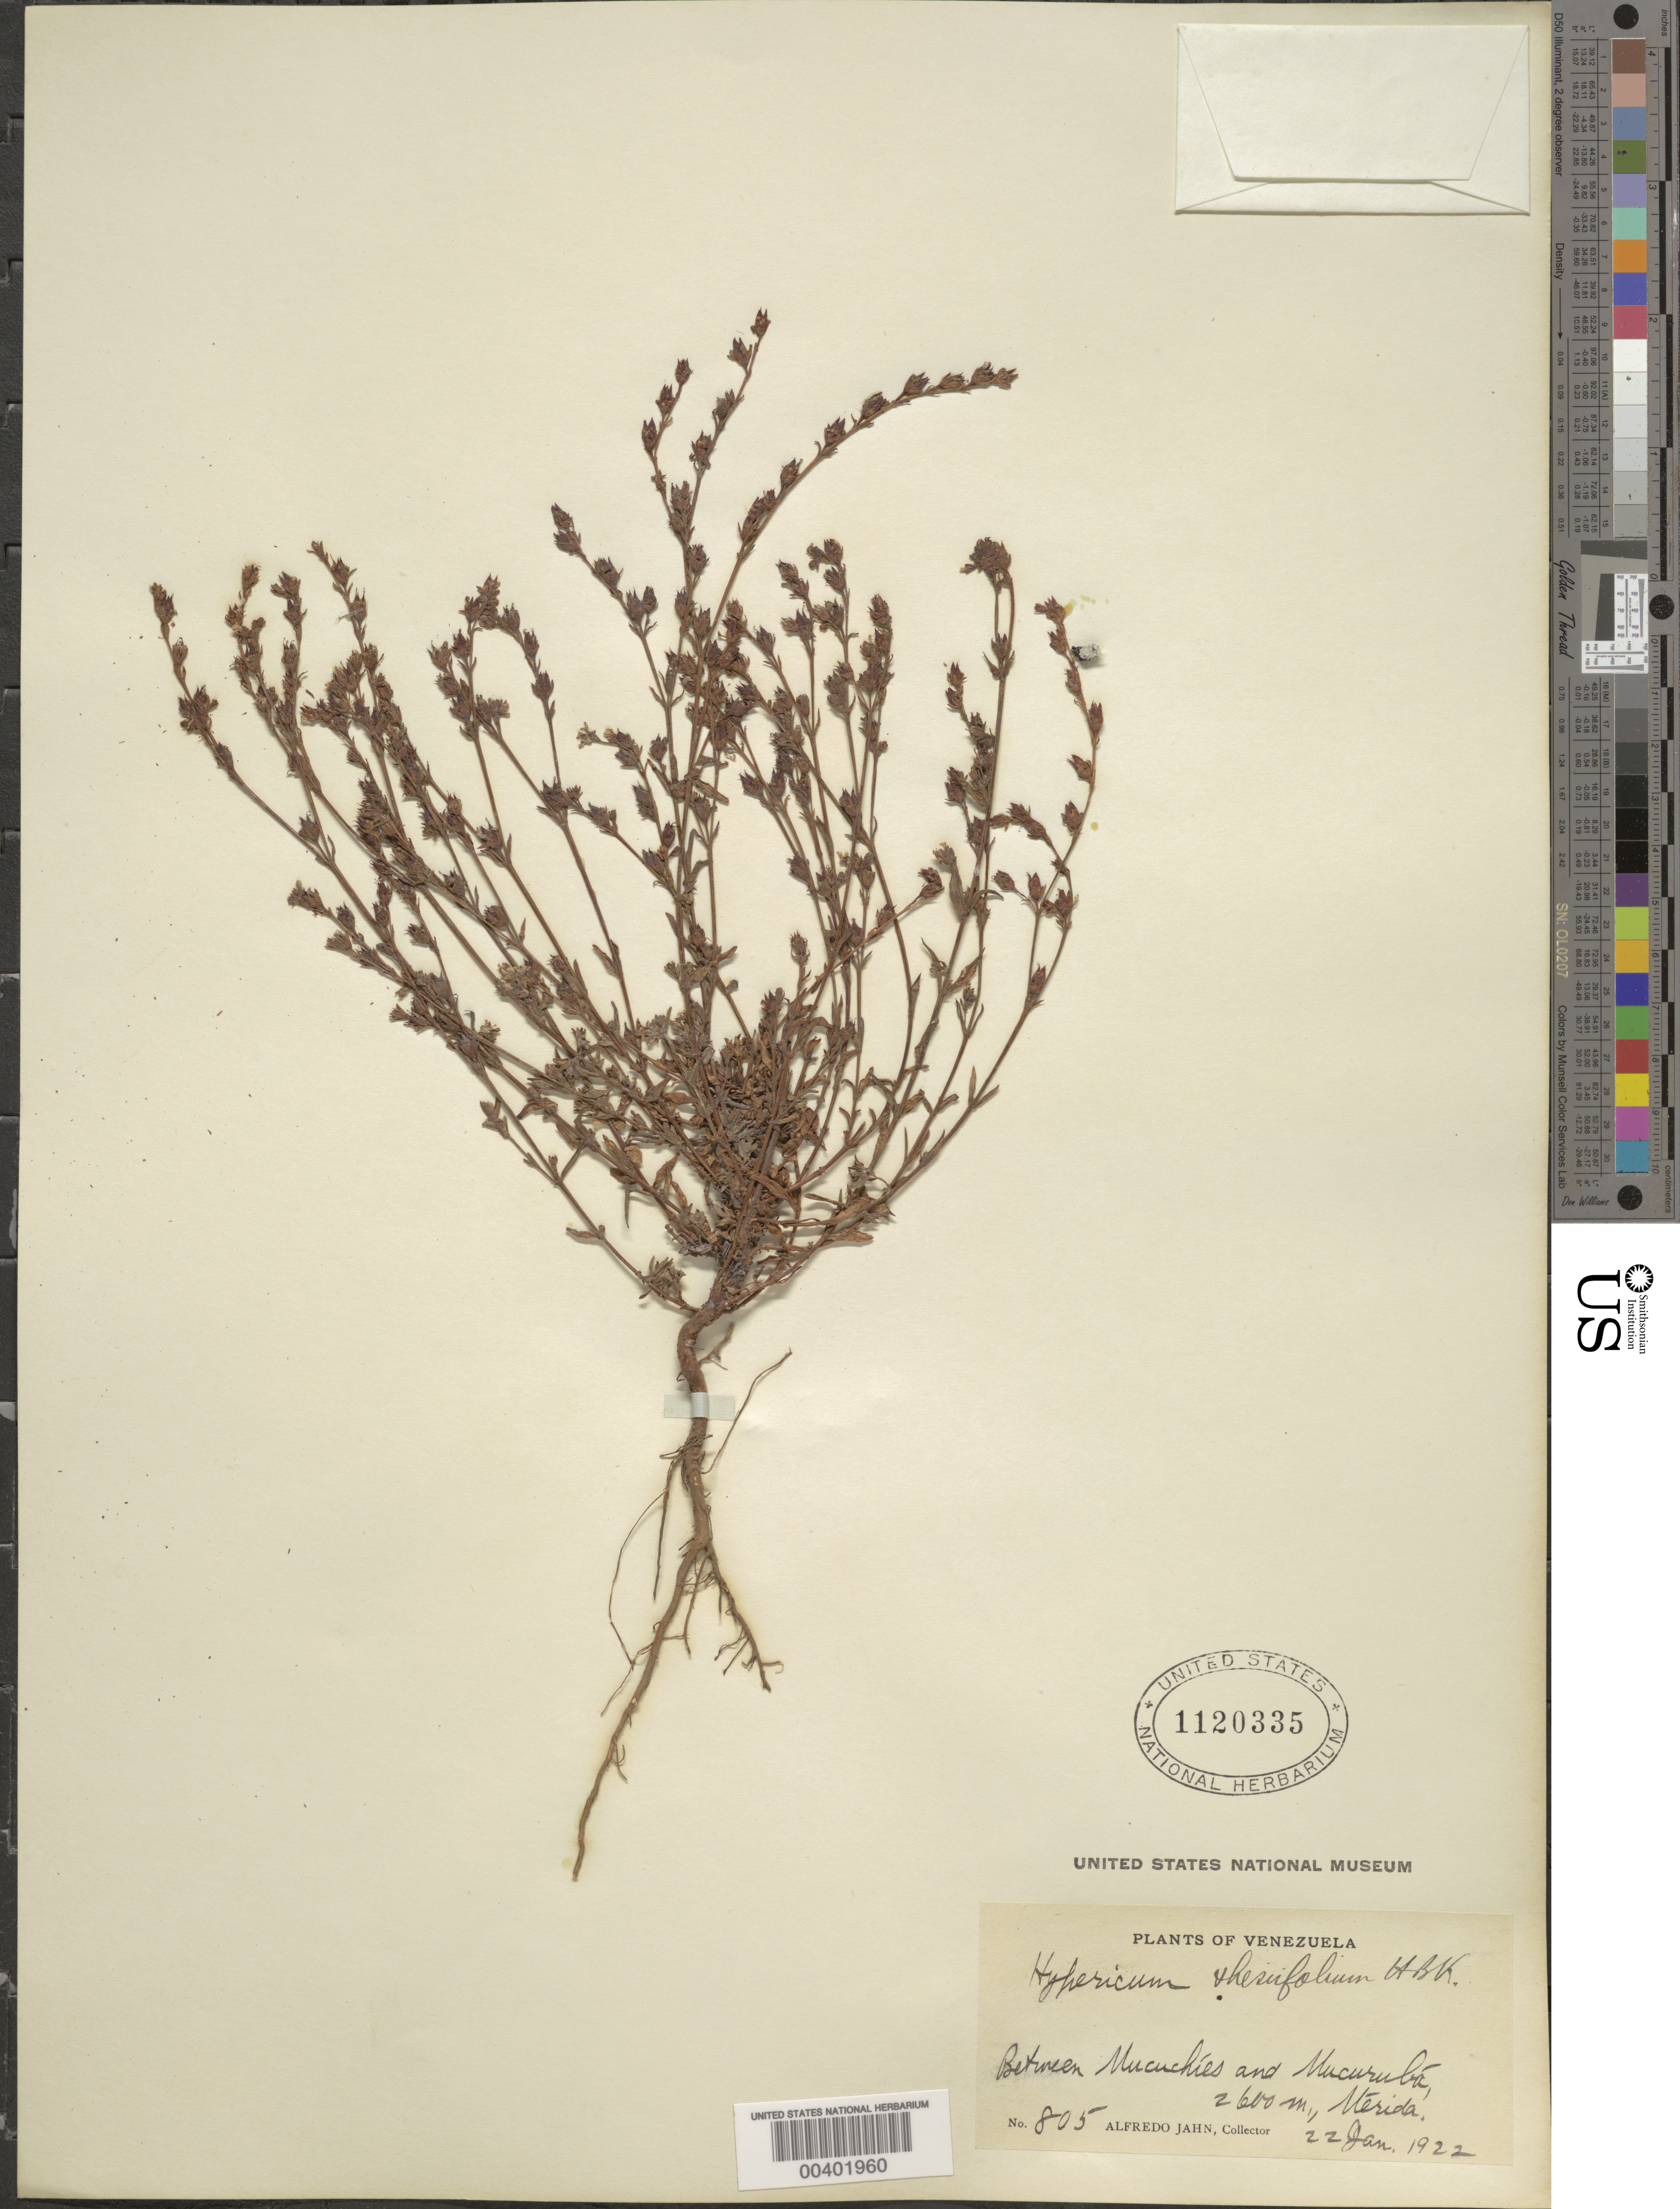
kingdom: Plantae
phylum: Tracheophyta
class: Magnoliopsida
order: Malpighiales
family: Hypericaceae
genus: Hypericum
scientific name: Hypericum thesiifolium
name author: Kunth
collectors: A. Jahn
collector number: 805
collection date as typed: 22 Jan 1922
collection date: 1922-01-22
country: Venezuela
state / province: Mérida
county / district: Rangel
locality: Between Mucuchíes and Mucurubá. Mucuruba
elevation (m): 2600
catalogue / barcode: US 1120335